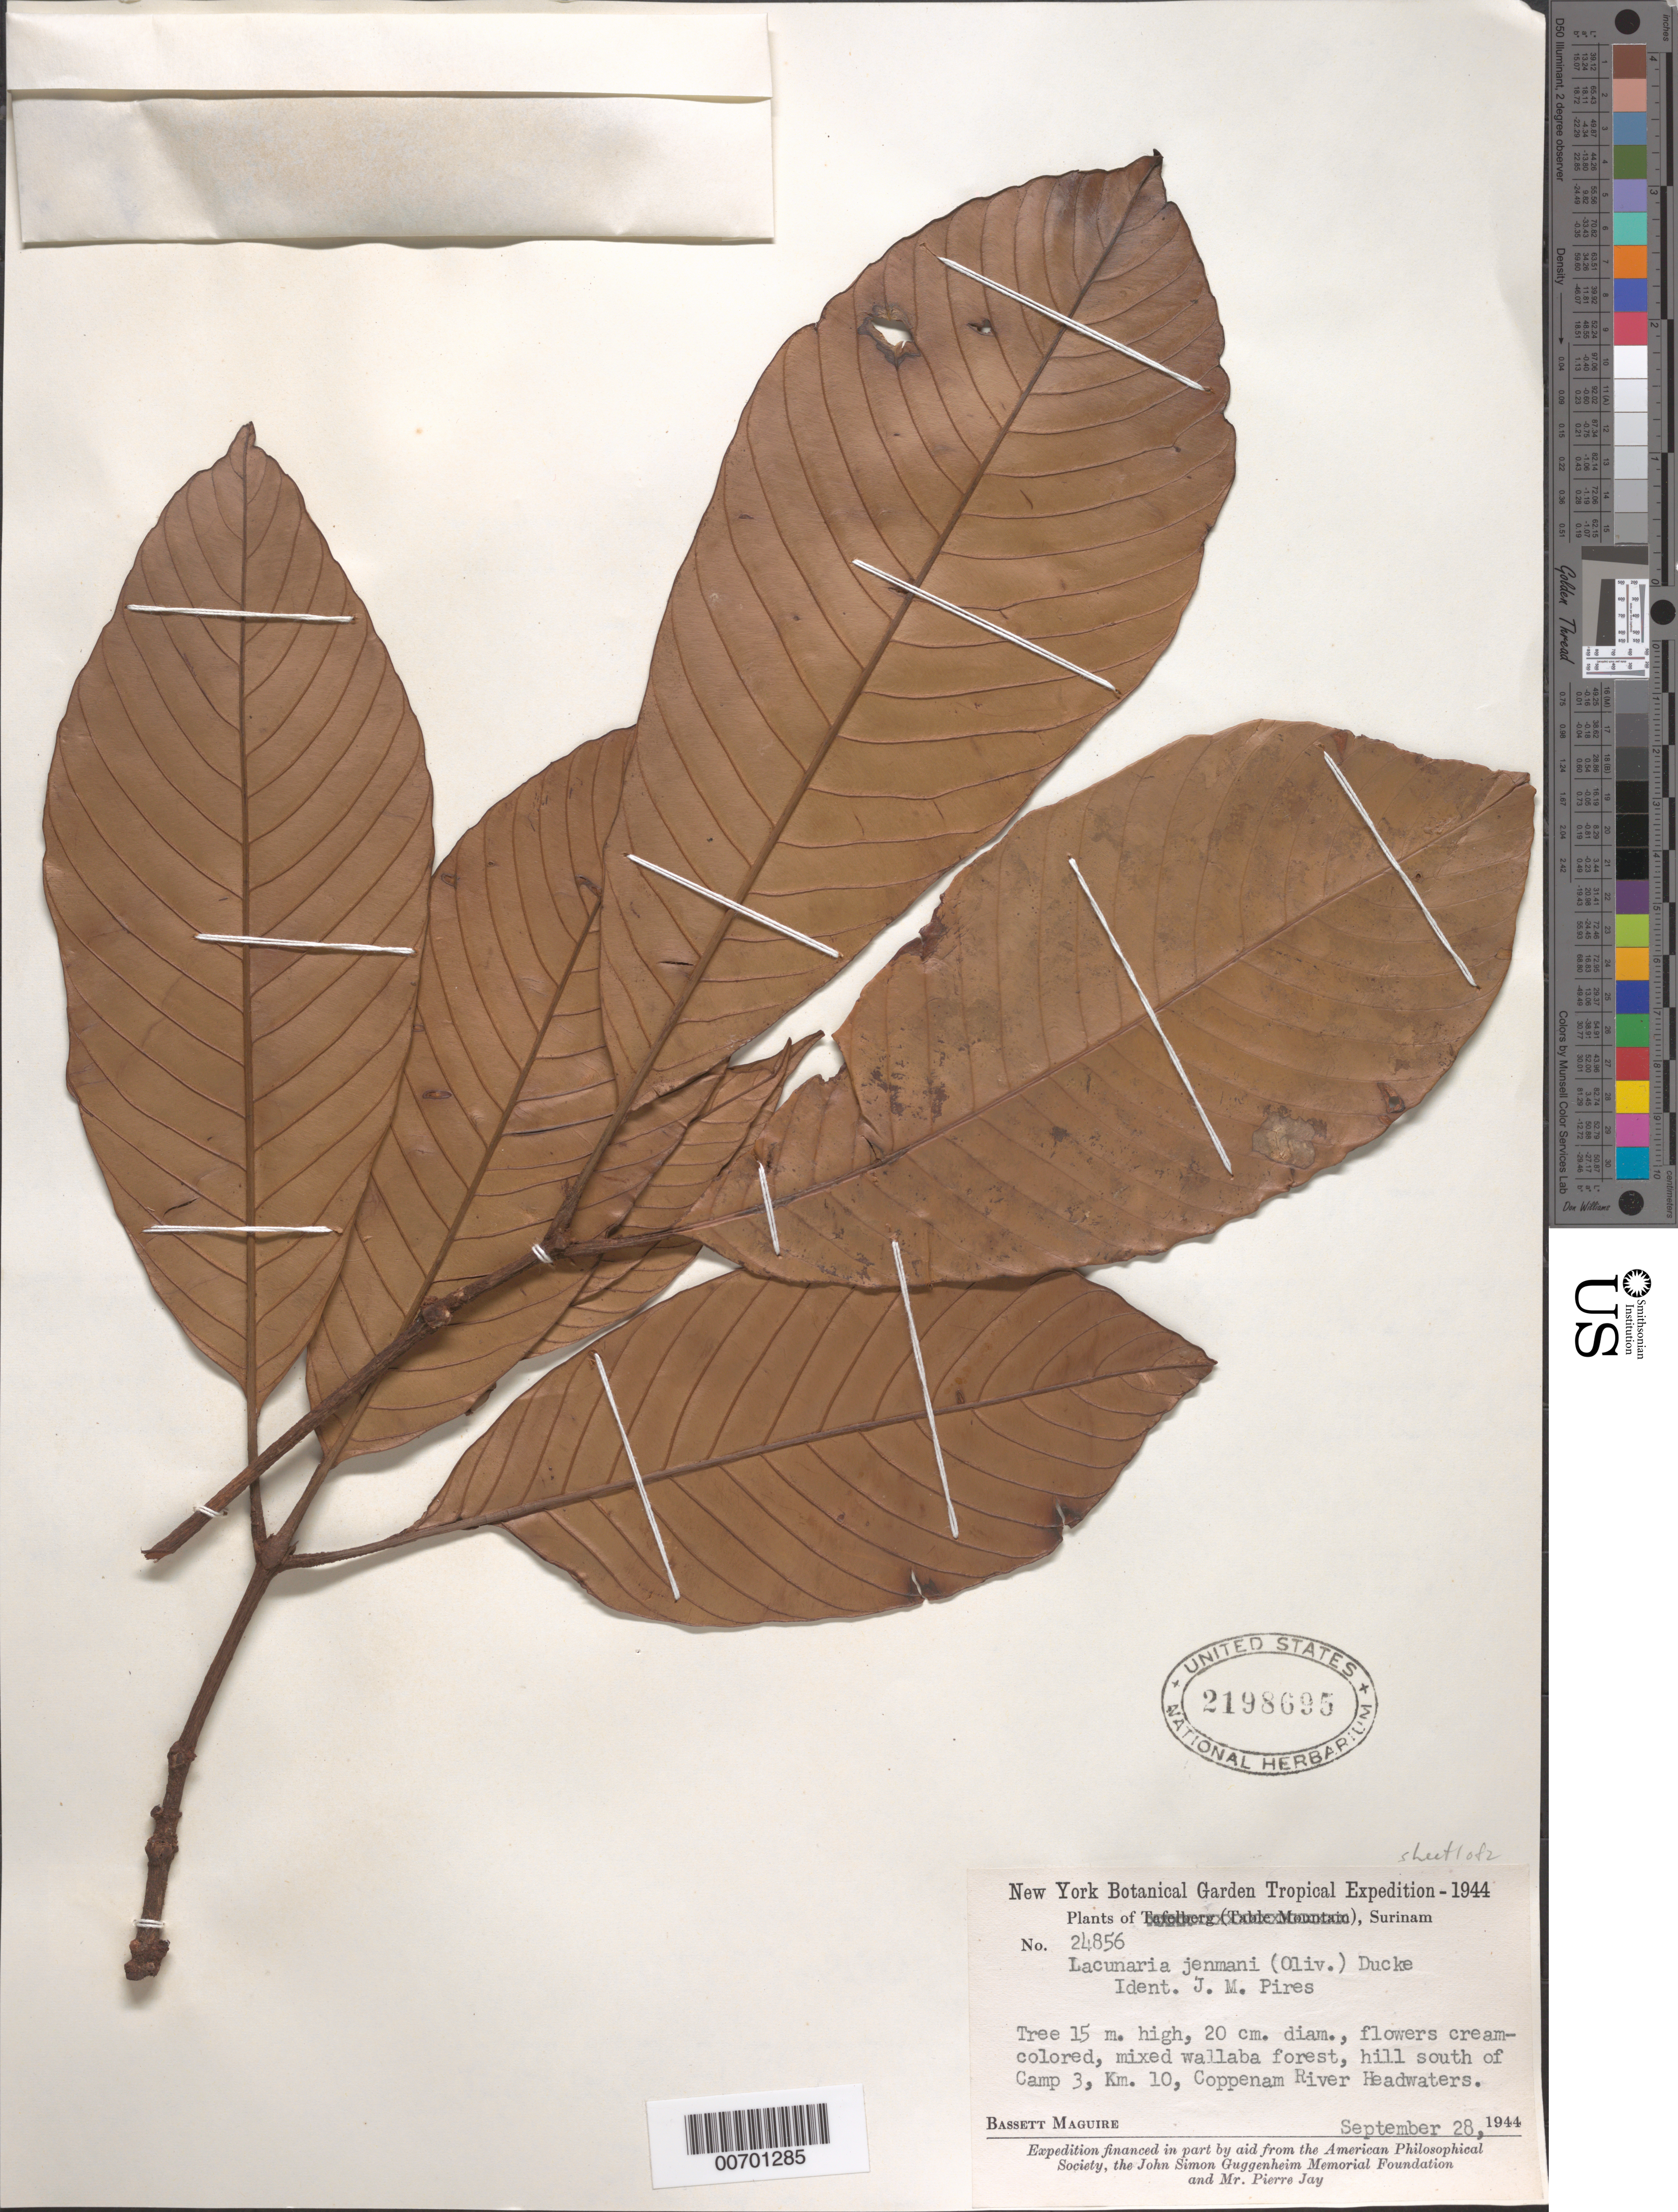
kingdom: Plantae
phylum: Tracheophyta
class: Magnoliopsida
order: Malpighiales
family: Quiinaceae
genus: Lacunaria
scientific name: Lacunaria jenmanii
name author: (Oliv.) Ducke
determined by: Pires, J. Murça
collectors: B. Maguire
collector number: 24856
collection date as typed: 28-Sep-44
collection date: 1944-09-28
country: Suriname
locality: Coppename River Headwaters, vic. Camp no. 3, km 10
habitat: Mixed Wallaba forest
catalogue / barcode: US 2198695